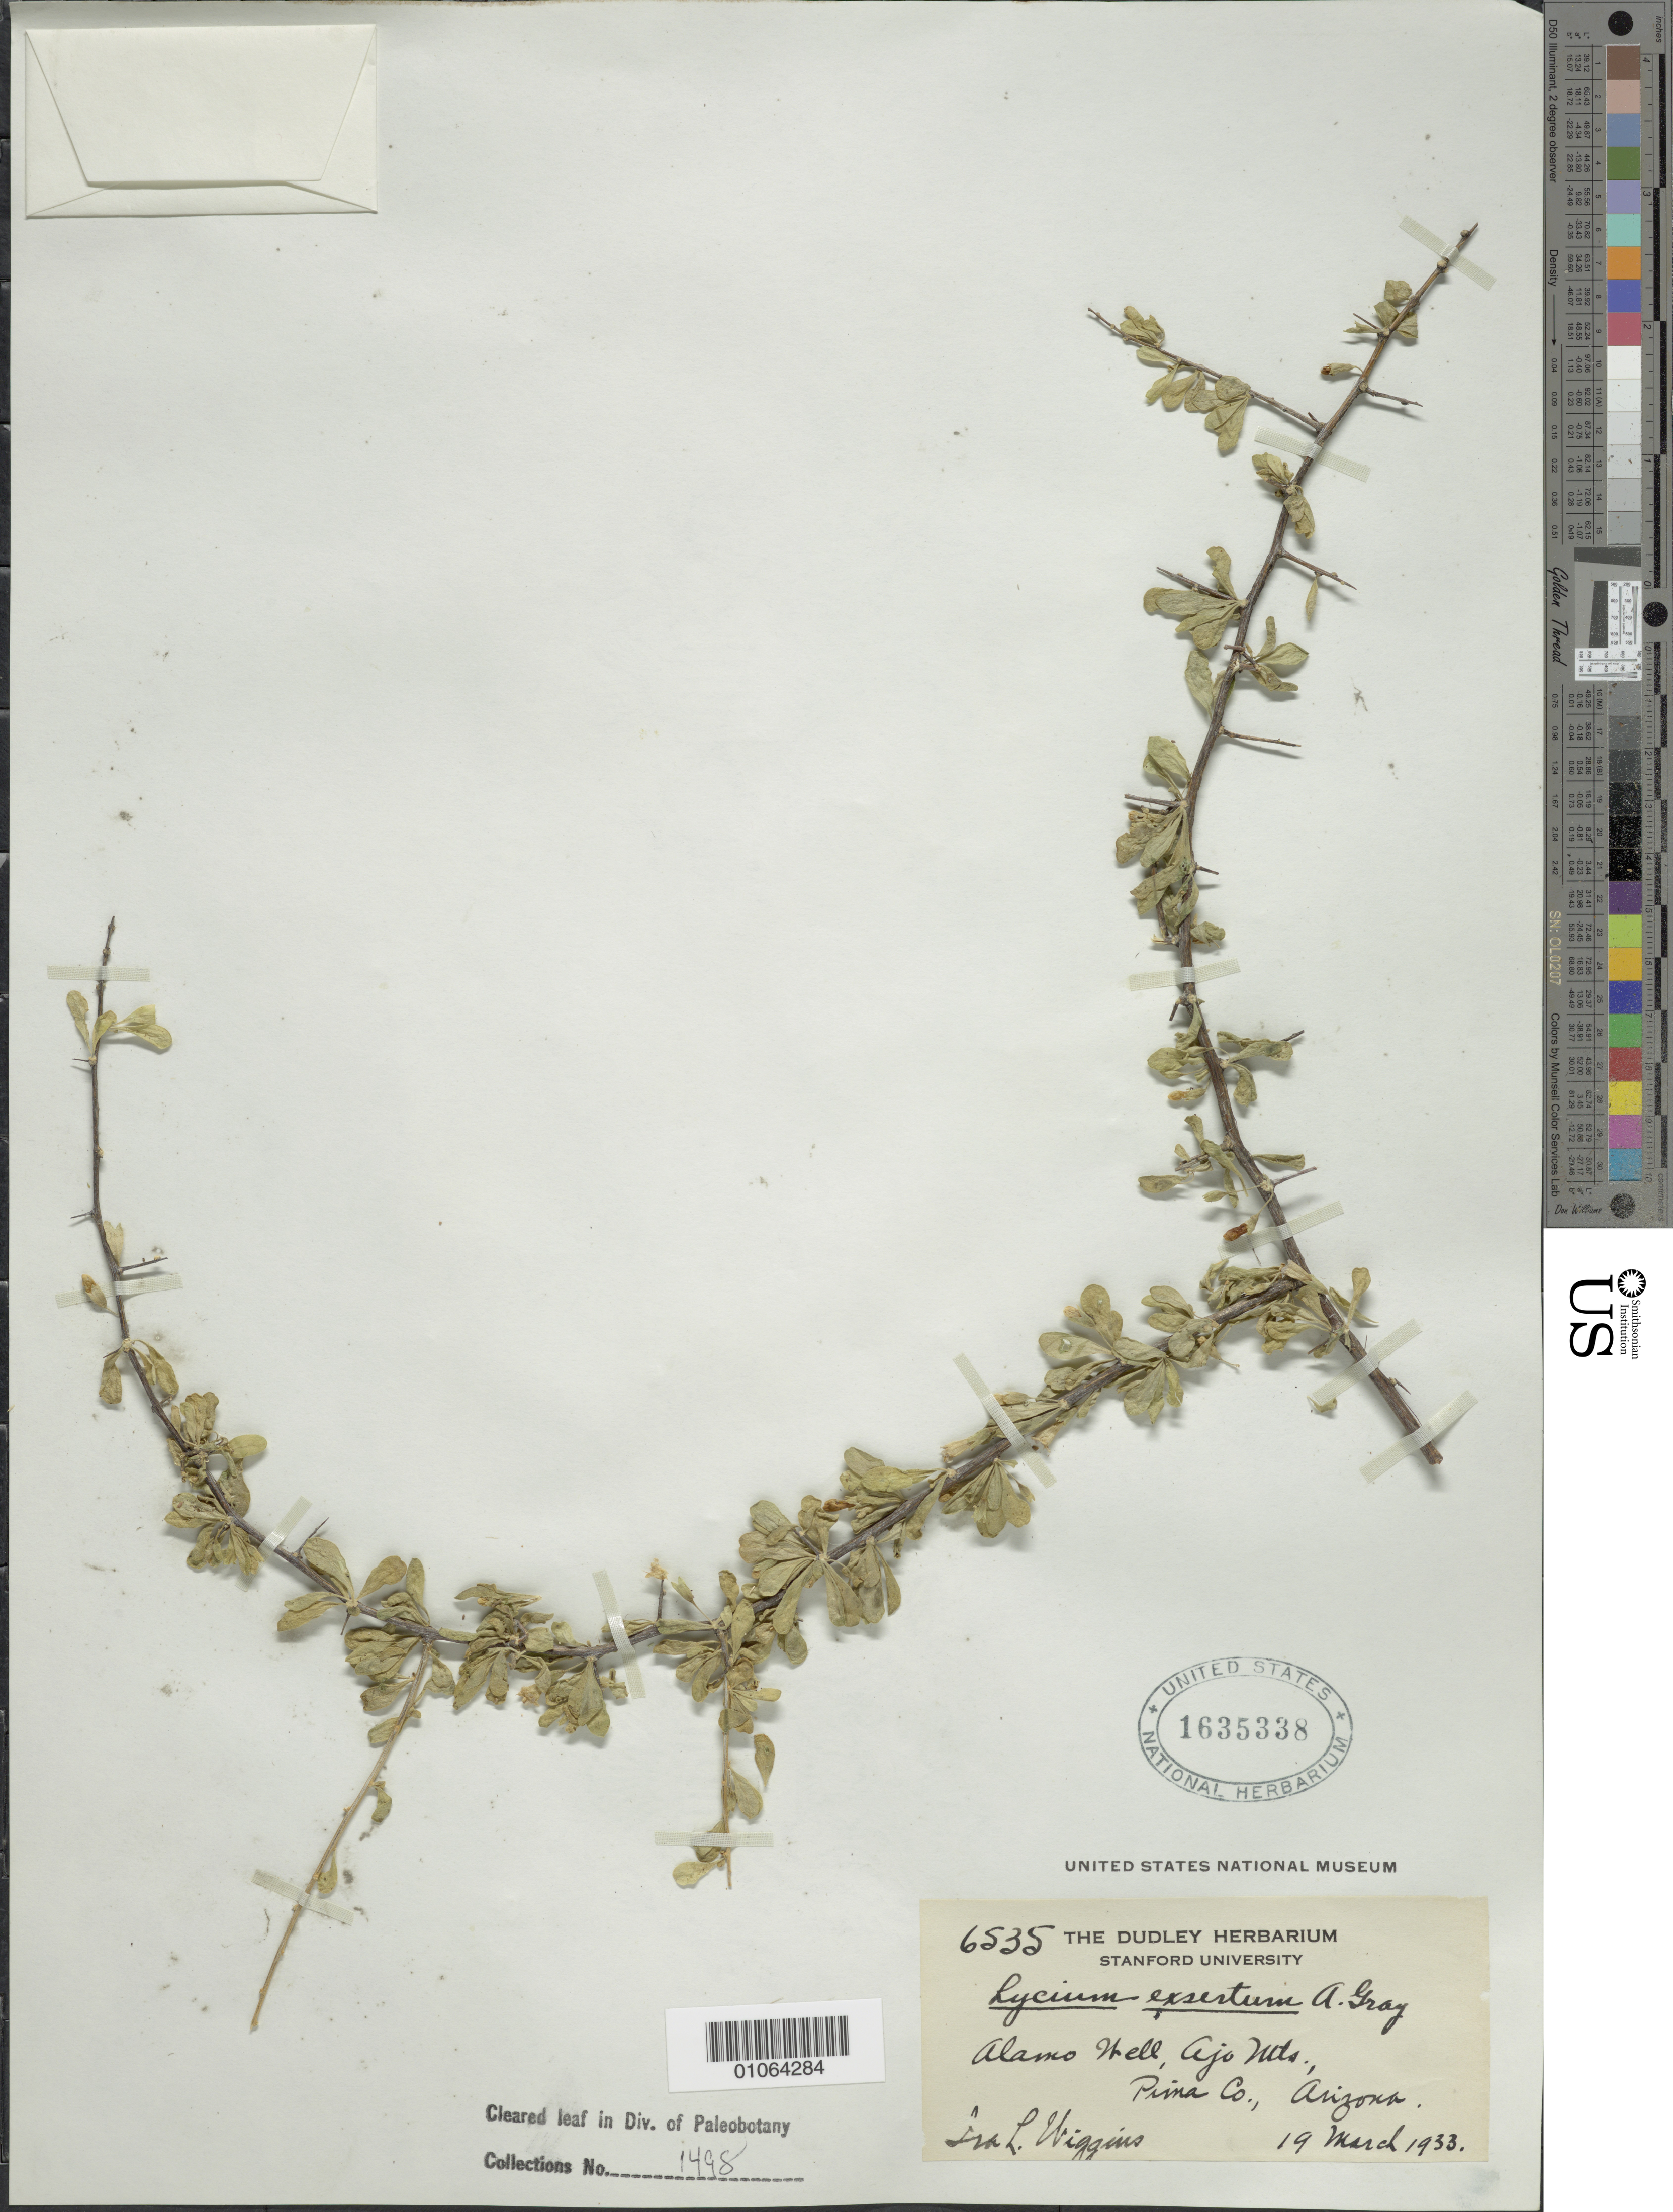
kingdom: Plantae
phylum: Tracheophyta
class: Magnoliopsida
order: Solanales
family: Solanaceae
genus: Lycium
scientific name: Lycium exsertum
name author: A. Gray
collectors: I. L. Wiggins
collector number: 6535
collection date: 1933-03-19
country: United States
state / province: Arizona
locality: Alamo Well, Ajo Mts., Pima Co.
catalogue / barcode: US 1635338